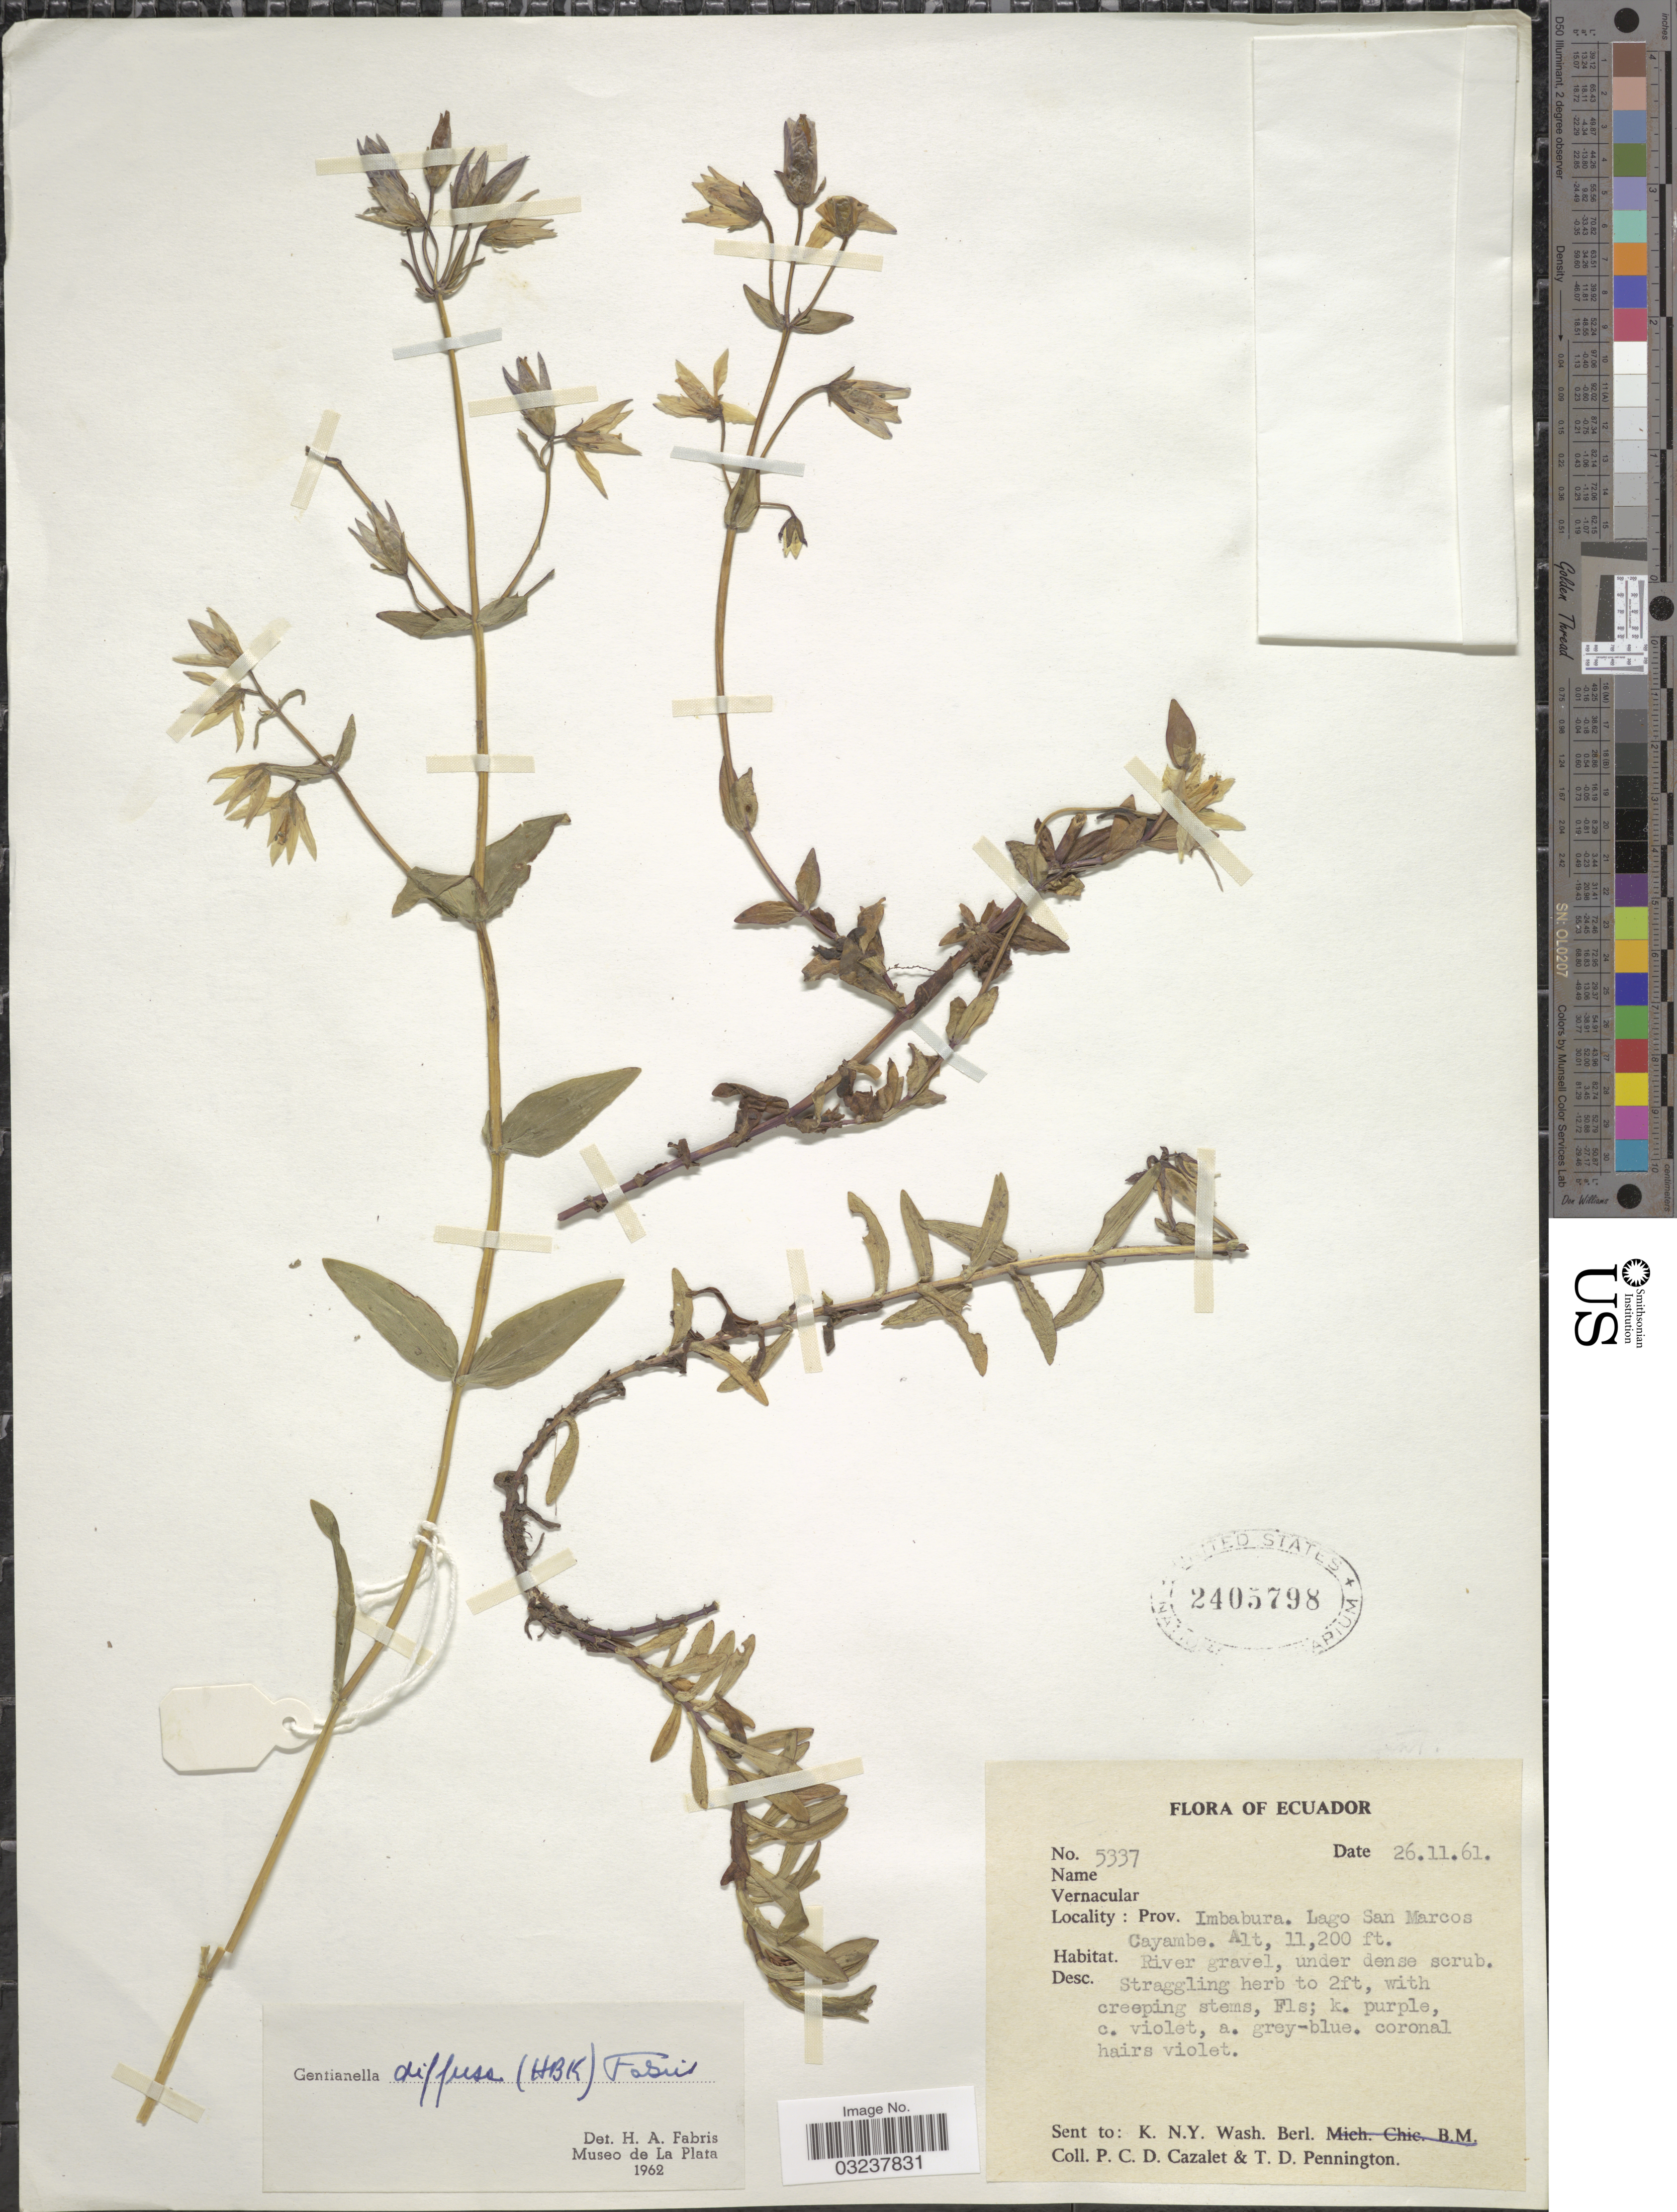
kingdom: Plantae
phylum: Tracheophyta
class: Magnoliopsida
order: Gentianales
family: Gentianaceae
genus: Gentianella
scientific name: Gentianella rapunculoides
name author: (Willd. ex Schult.) J.S. Pringle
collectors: P. C. D. Cazalet & T. D. Pennington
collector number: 5337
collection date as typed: Transcribed d/m/y: 26/11/61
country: Ecuador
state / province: Imbabura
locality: Lago San Marcos Cayambe.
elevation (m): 3414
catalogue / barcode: US 2405798